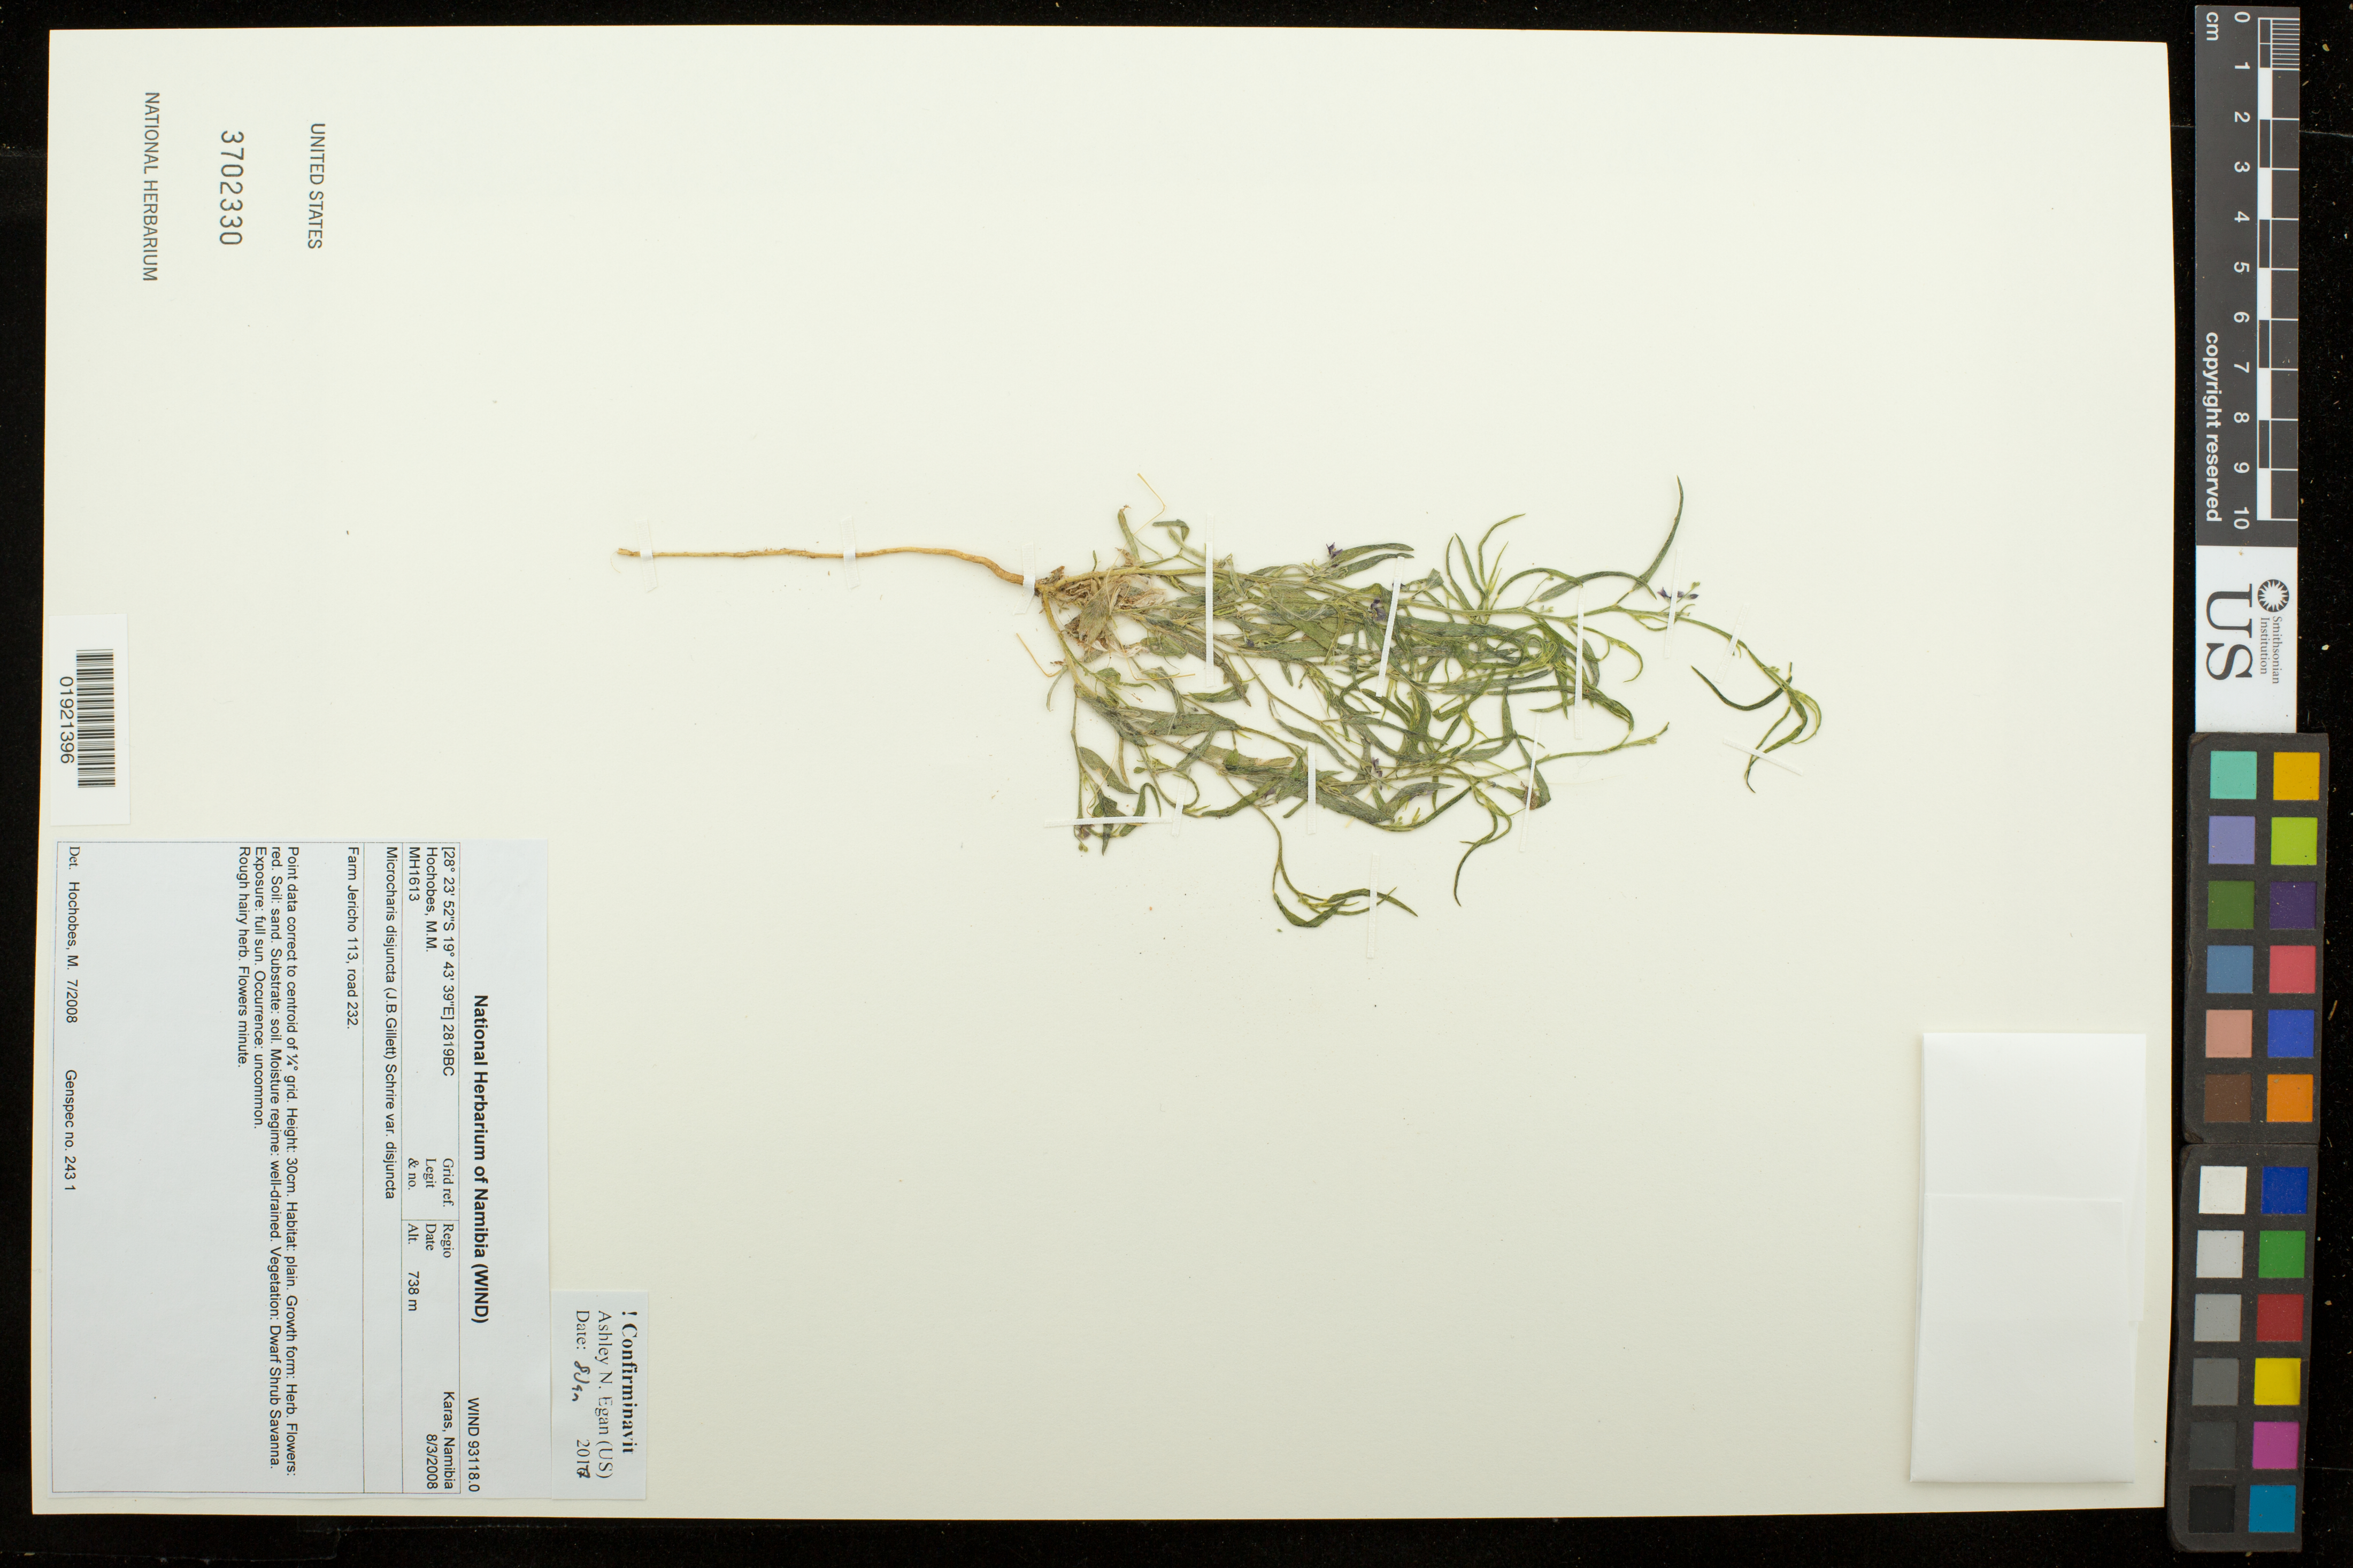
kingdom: Plantae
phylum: Tracheophyta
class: Magnoliopsida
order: Fabales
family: Fabaceae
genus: Microcharis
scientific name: Microcharis disjuncta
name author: (J.B. Gillett) Schrire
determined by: Egan, Ashley N., (US), Smithsonian Institution - National Museum of Natural History (UNITED STATES)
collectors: M. Hochobes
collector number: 1613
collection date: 2008-03-08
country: Namibia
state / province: Karas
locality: Farm Jericho 113, road 232.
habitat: Plain. Sandy soil, well-drained. Dwarf Shrub Savanna. Full sun, uncommon.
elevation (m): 738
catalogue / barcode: US 3702330